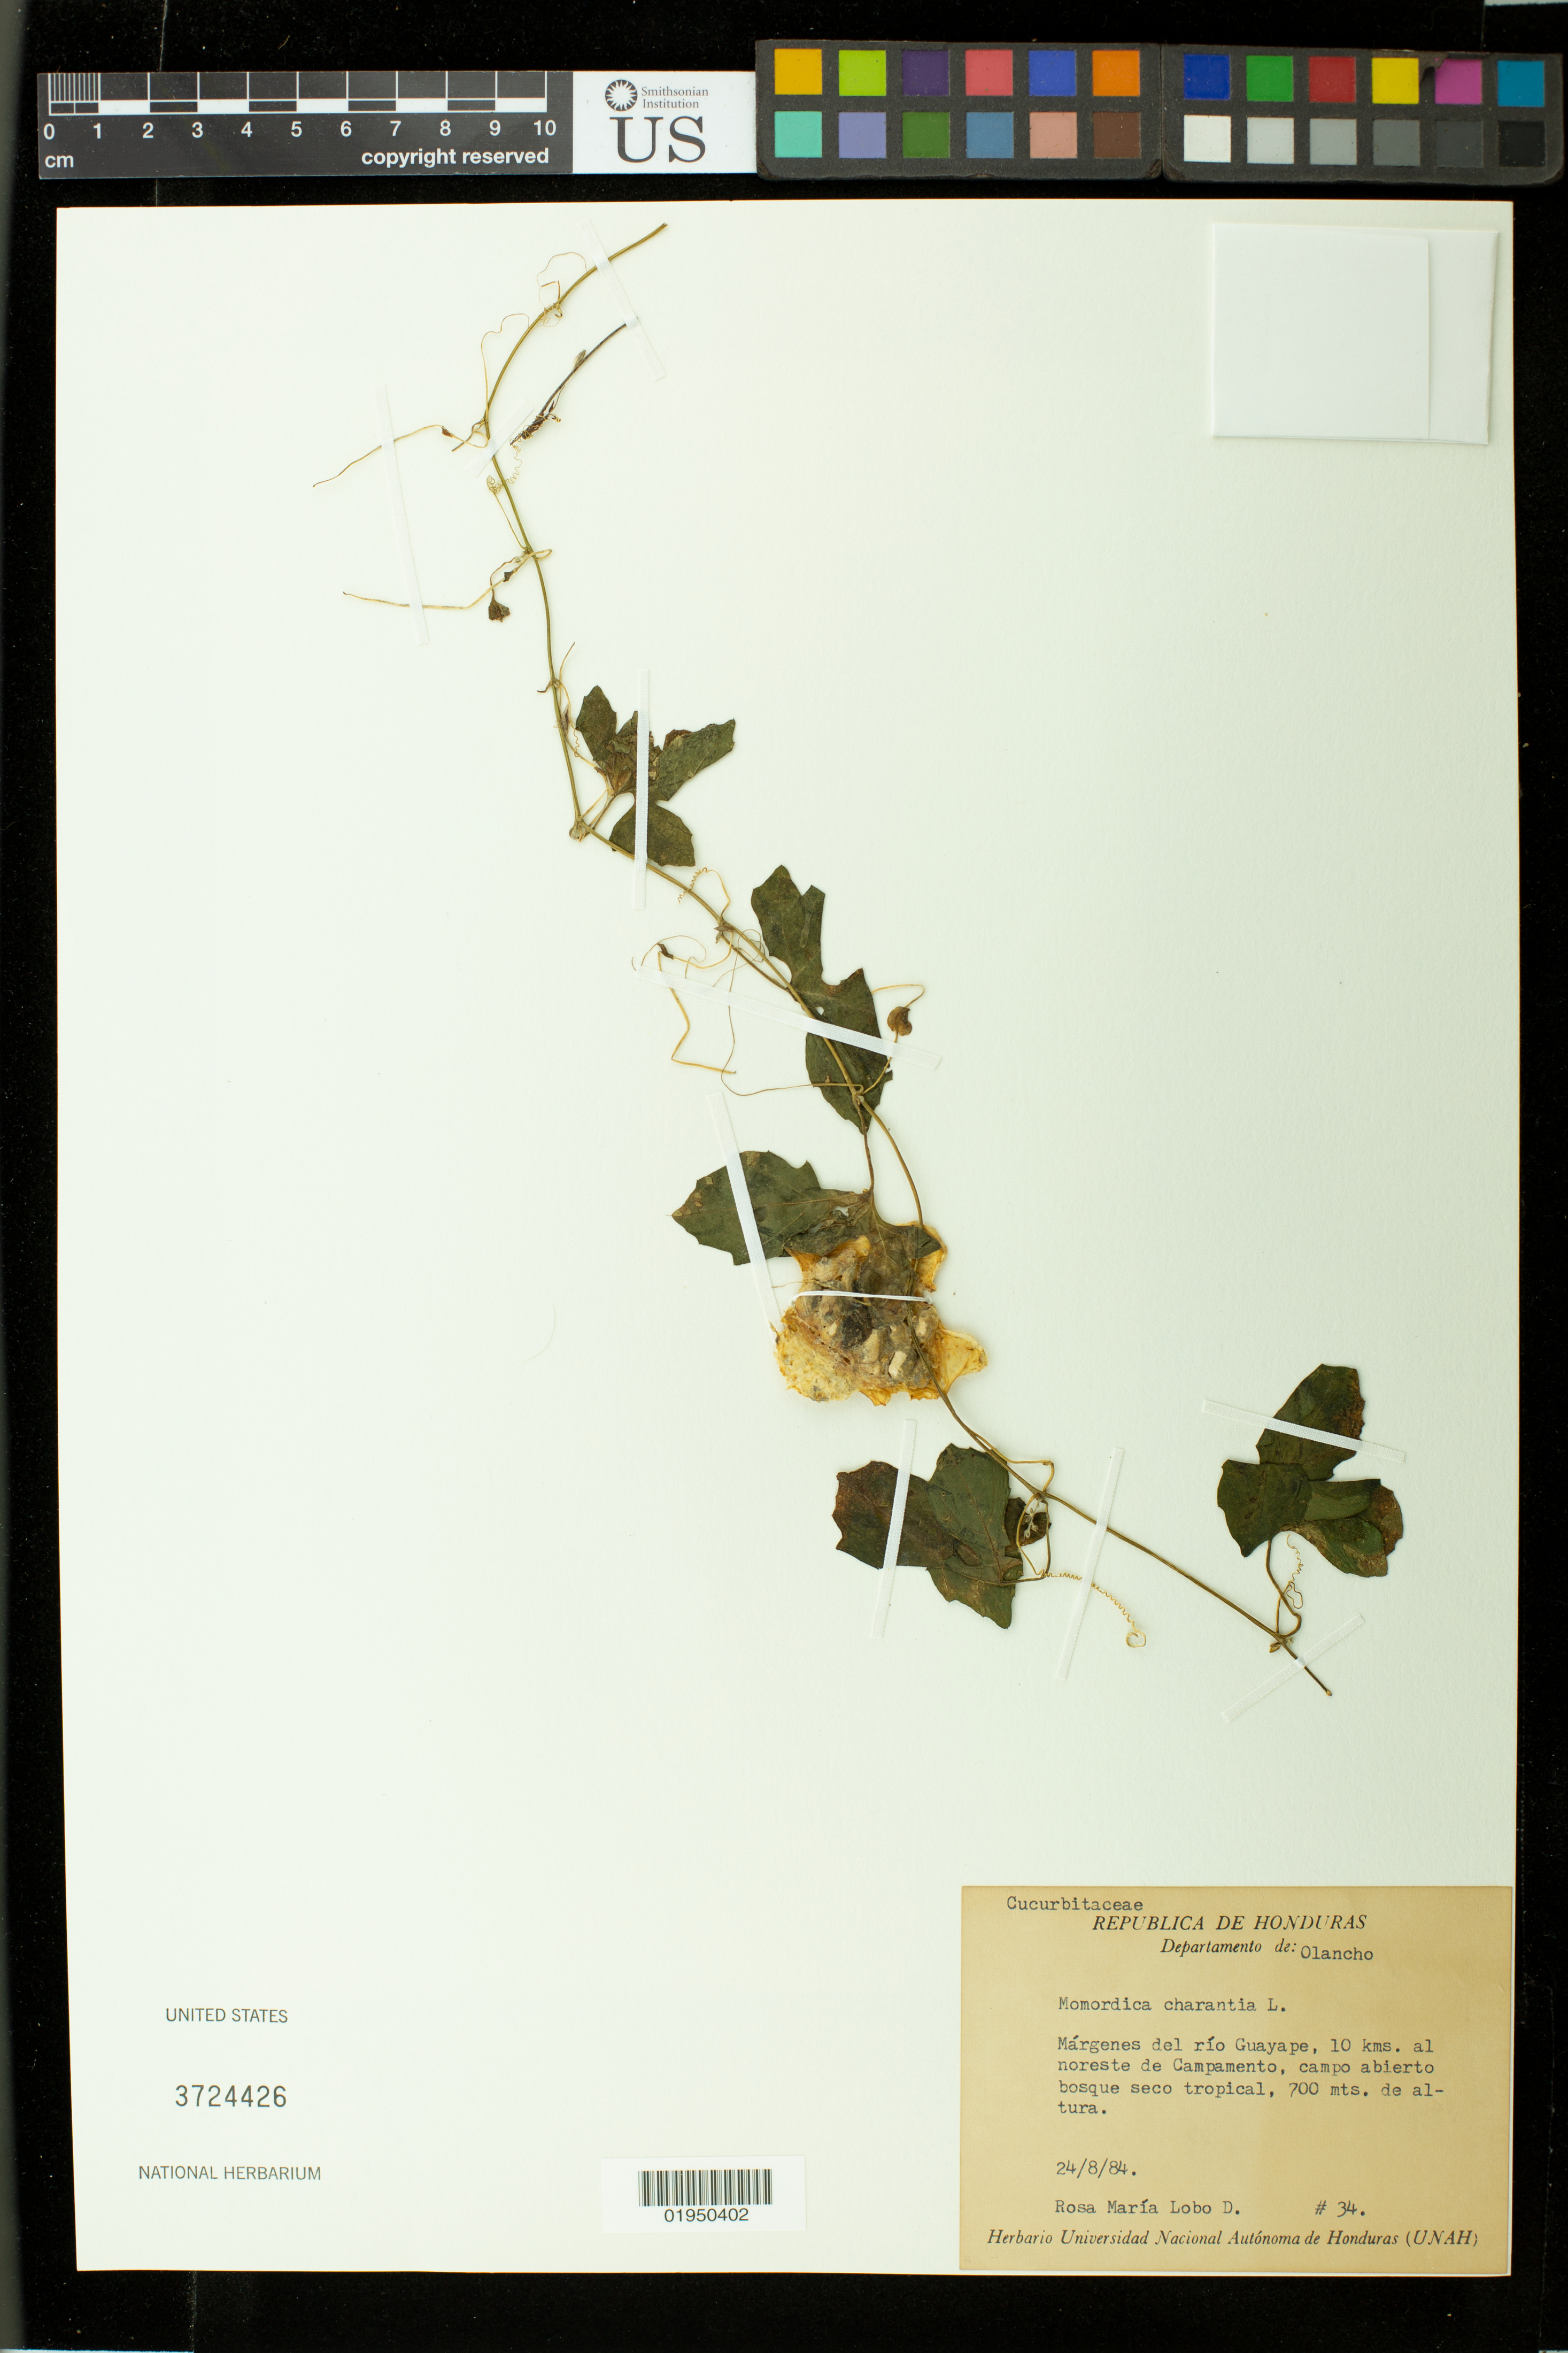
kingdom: Plantae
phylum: Tracheophyta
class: Magnoliopsida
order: Cucurbitales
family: Cucurbitaceae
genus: Momordica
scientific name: Momordica charantia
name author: L.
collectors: R. Lobo D.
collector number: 34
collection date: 1984-08-24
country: Honduras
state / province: Olancho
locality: Margenes del rio Guayape, 10 kms. al noreste de Campamento. camp abierto bosque seco tropical.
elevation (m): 700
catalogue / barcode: US 3724426